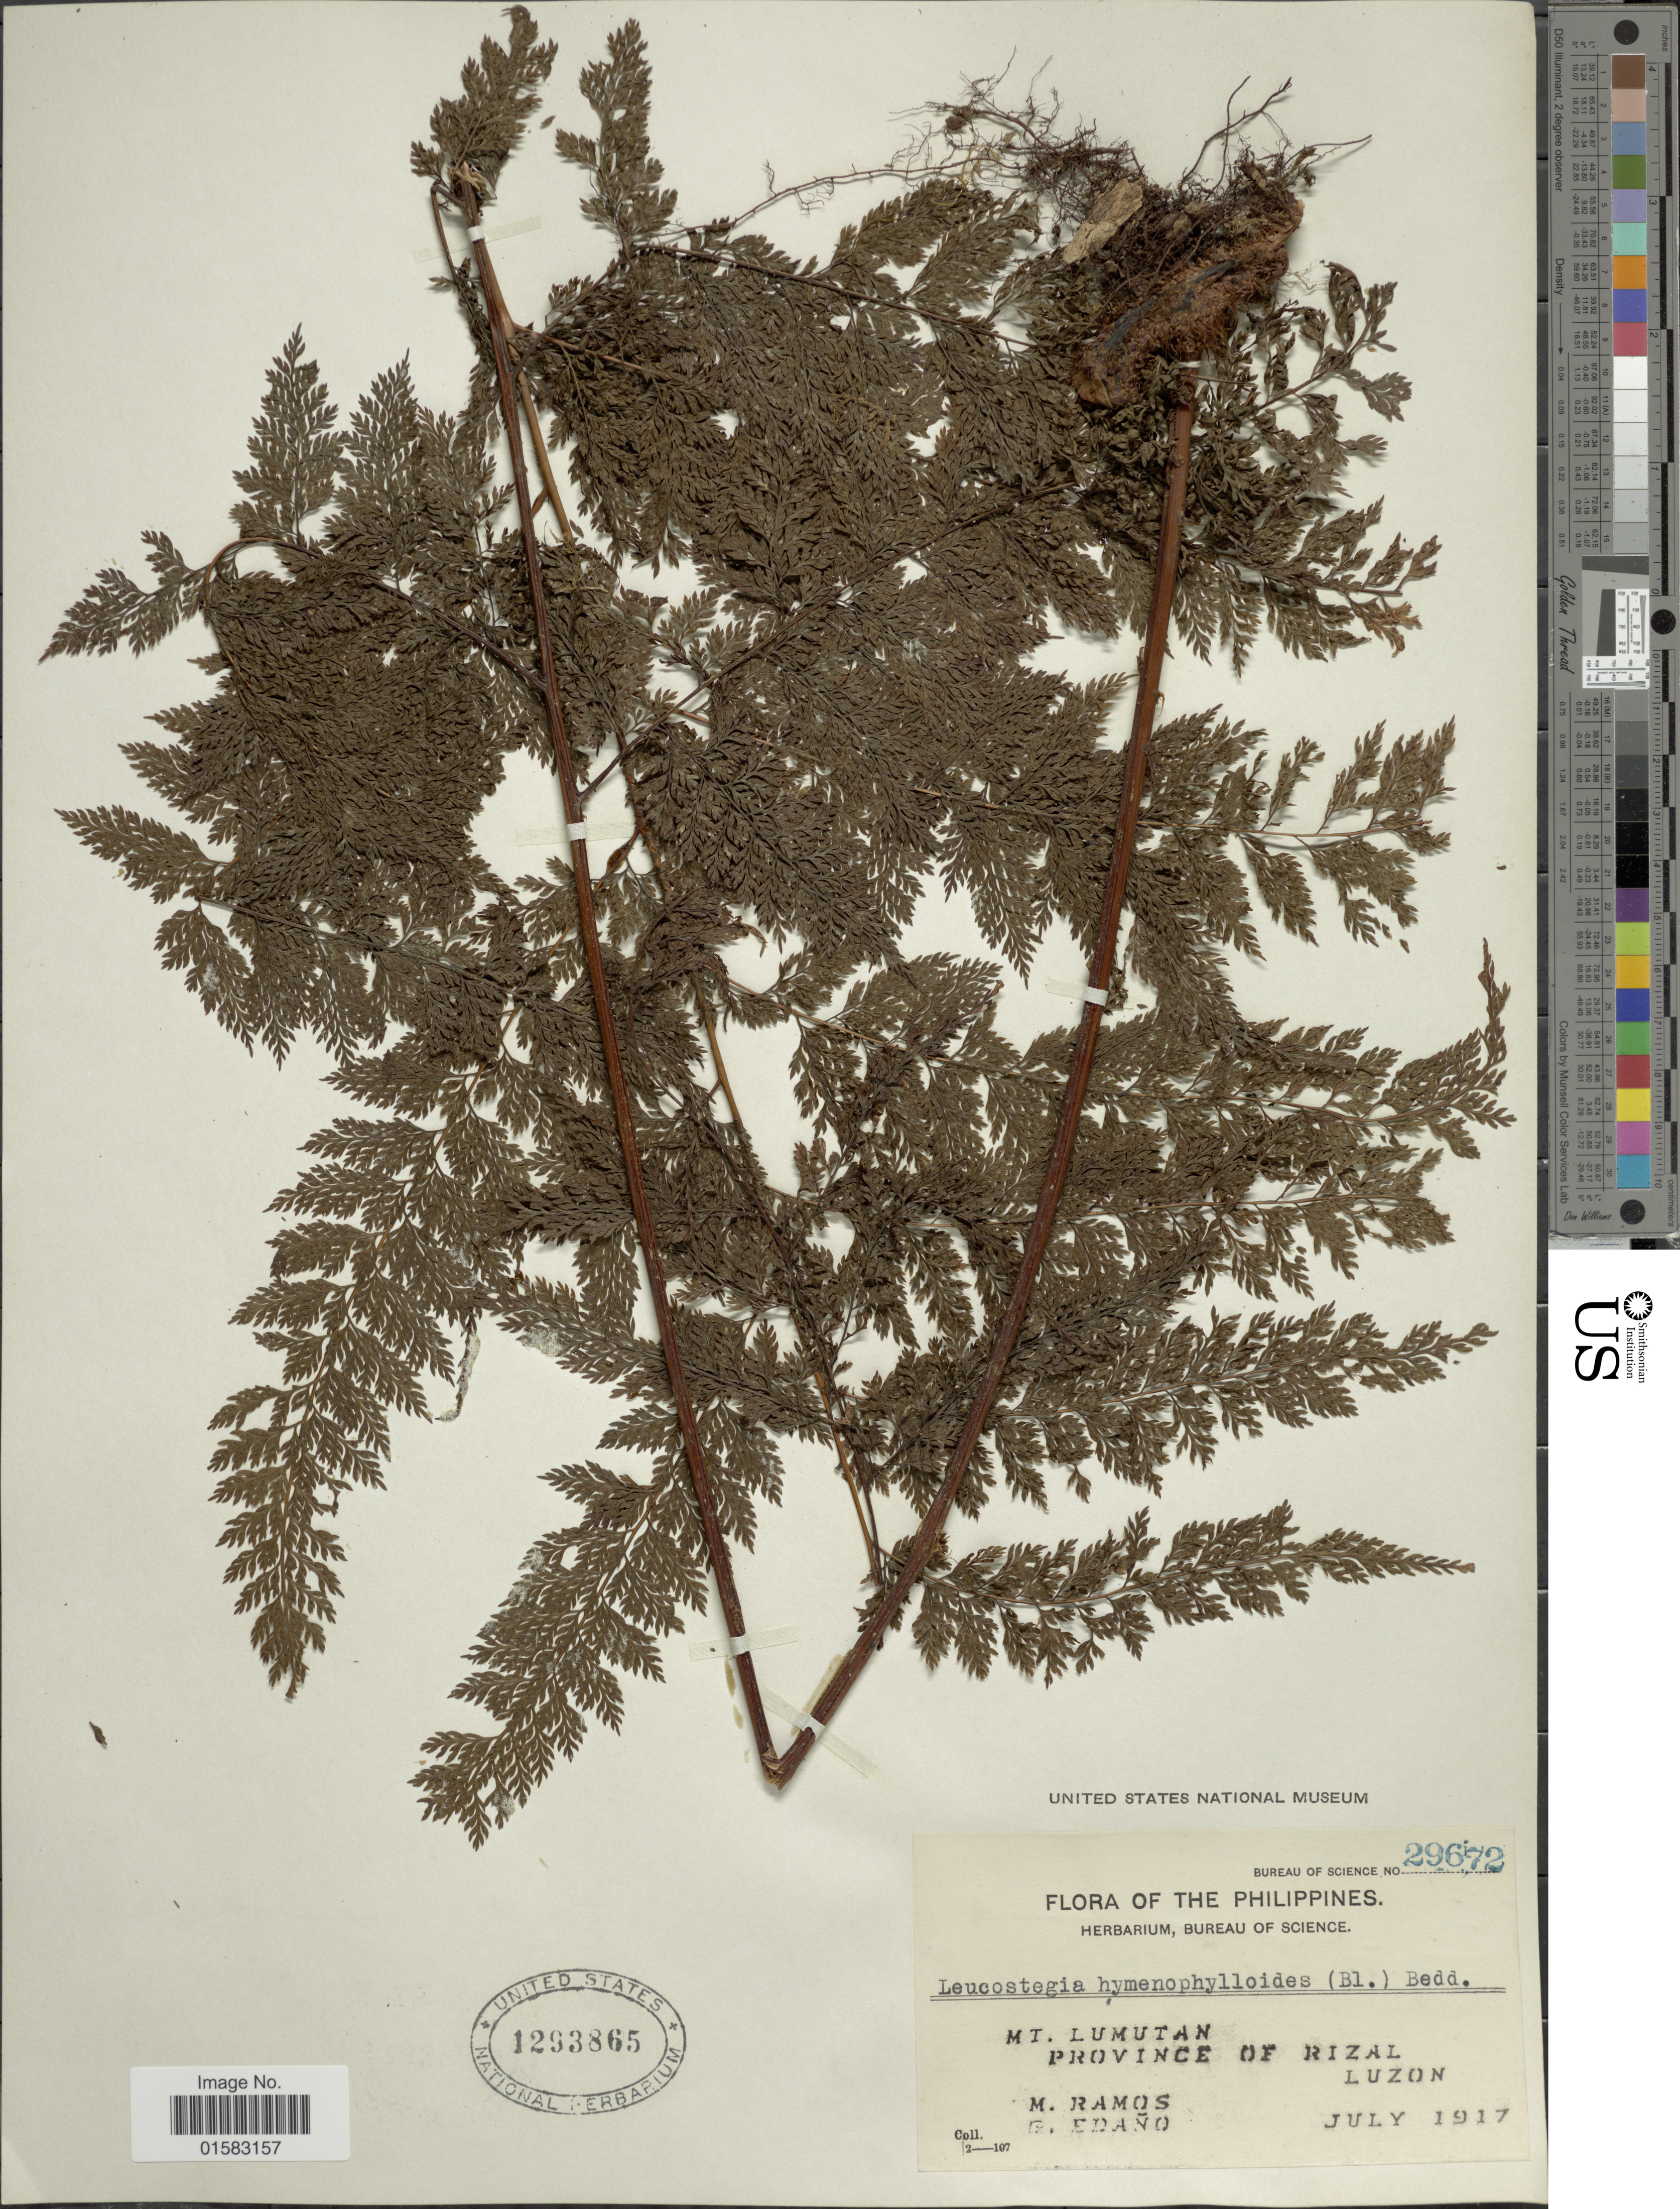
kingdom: Plantae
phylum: Tracheophyta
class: Polypodiopsida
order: Polypodiales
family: Davalliaceae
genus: Davallia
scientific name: Davallia hymenophylloides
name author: (Bedd.) Kuhn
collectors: M. Ramos & G. Edaño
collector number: Bureau of Science 29672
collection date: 1917-07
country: Philippines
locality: Mt. Lumutan, Province of Rizal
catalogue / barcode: US 1293865